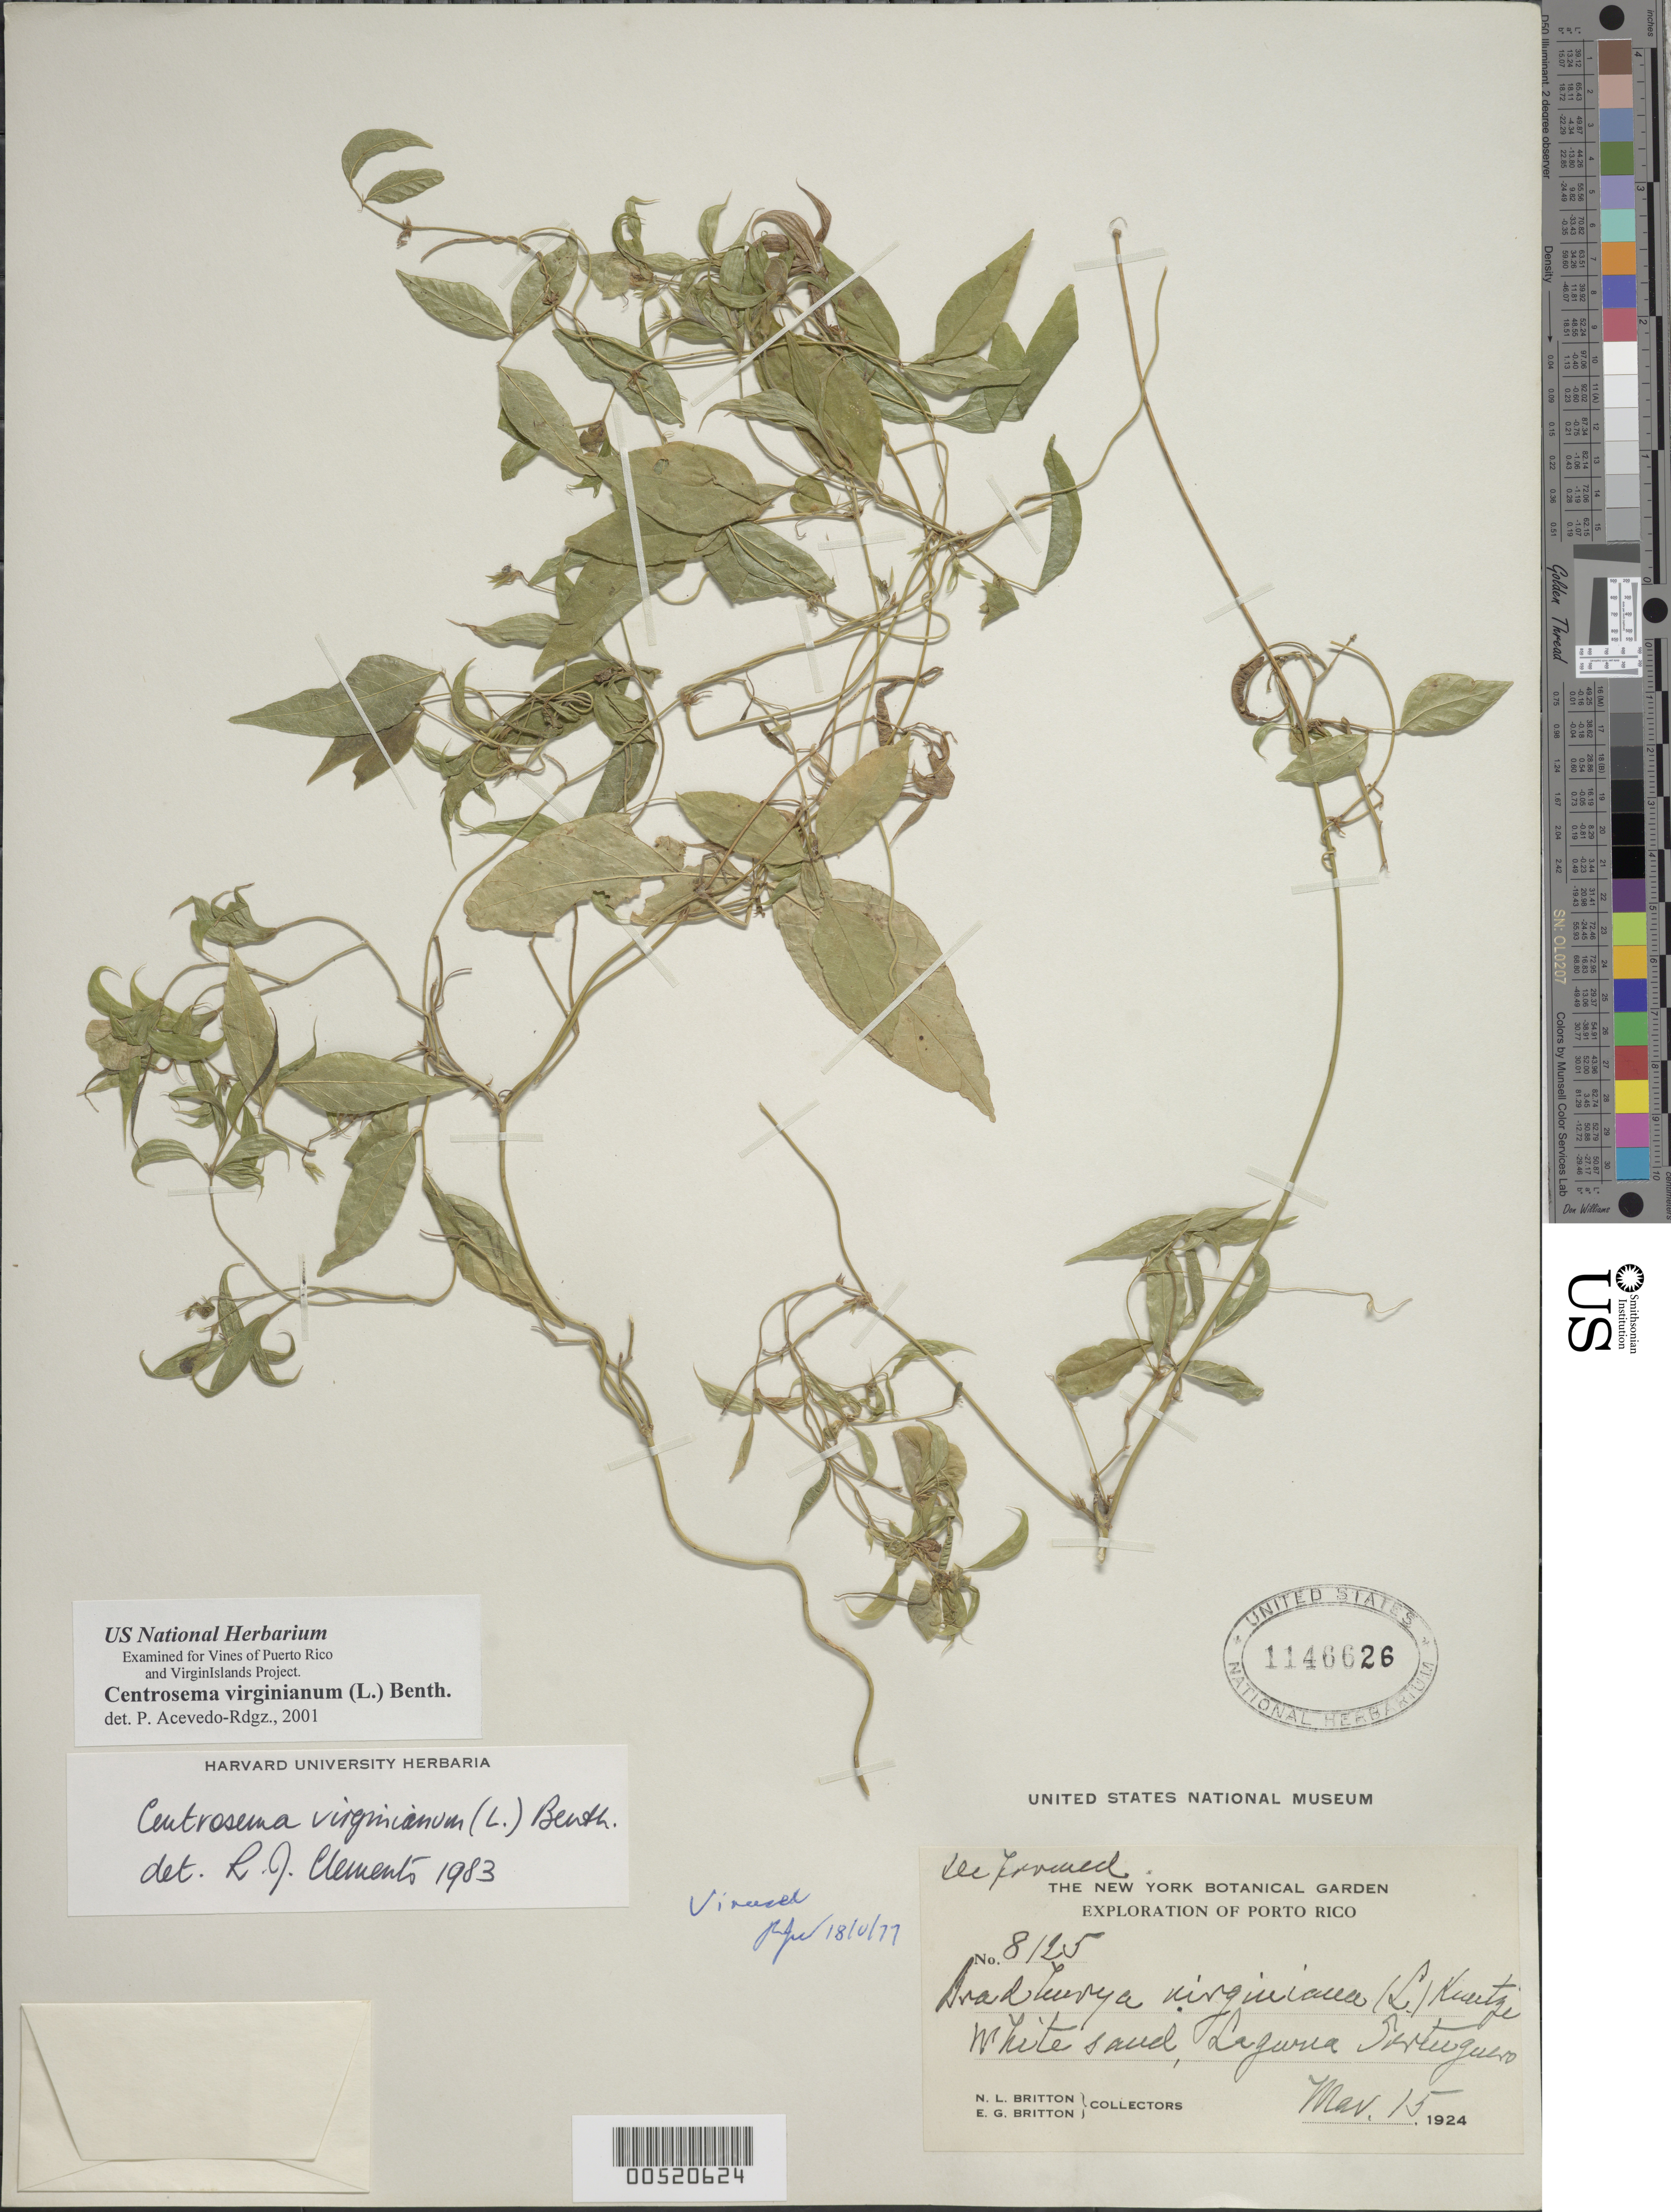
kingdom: Plantae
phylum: Tracheophyta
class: Magnoliopsida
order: Fabales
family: Fabaceae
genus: Centrosema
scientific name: Centrosema virginianum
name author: (L.) Benth.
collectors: Britton, -- & Britton, --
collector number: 8125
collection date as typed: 15 Mar 1924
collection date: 1924-03-15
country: Puerto Rico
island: Greater Antilles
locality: Laguna Tortuguero. White sand.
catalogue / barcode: US 1146626